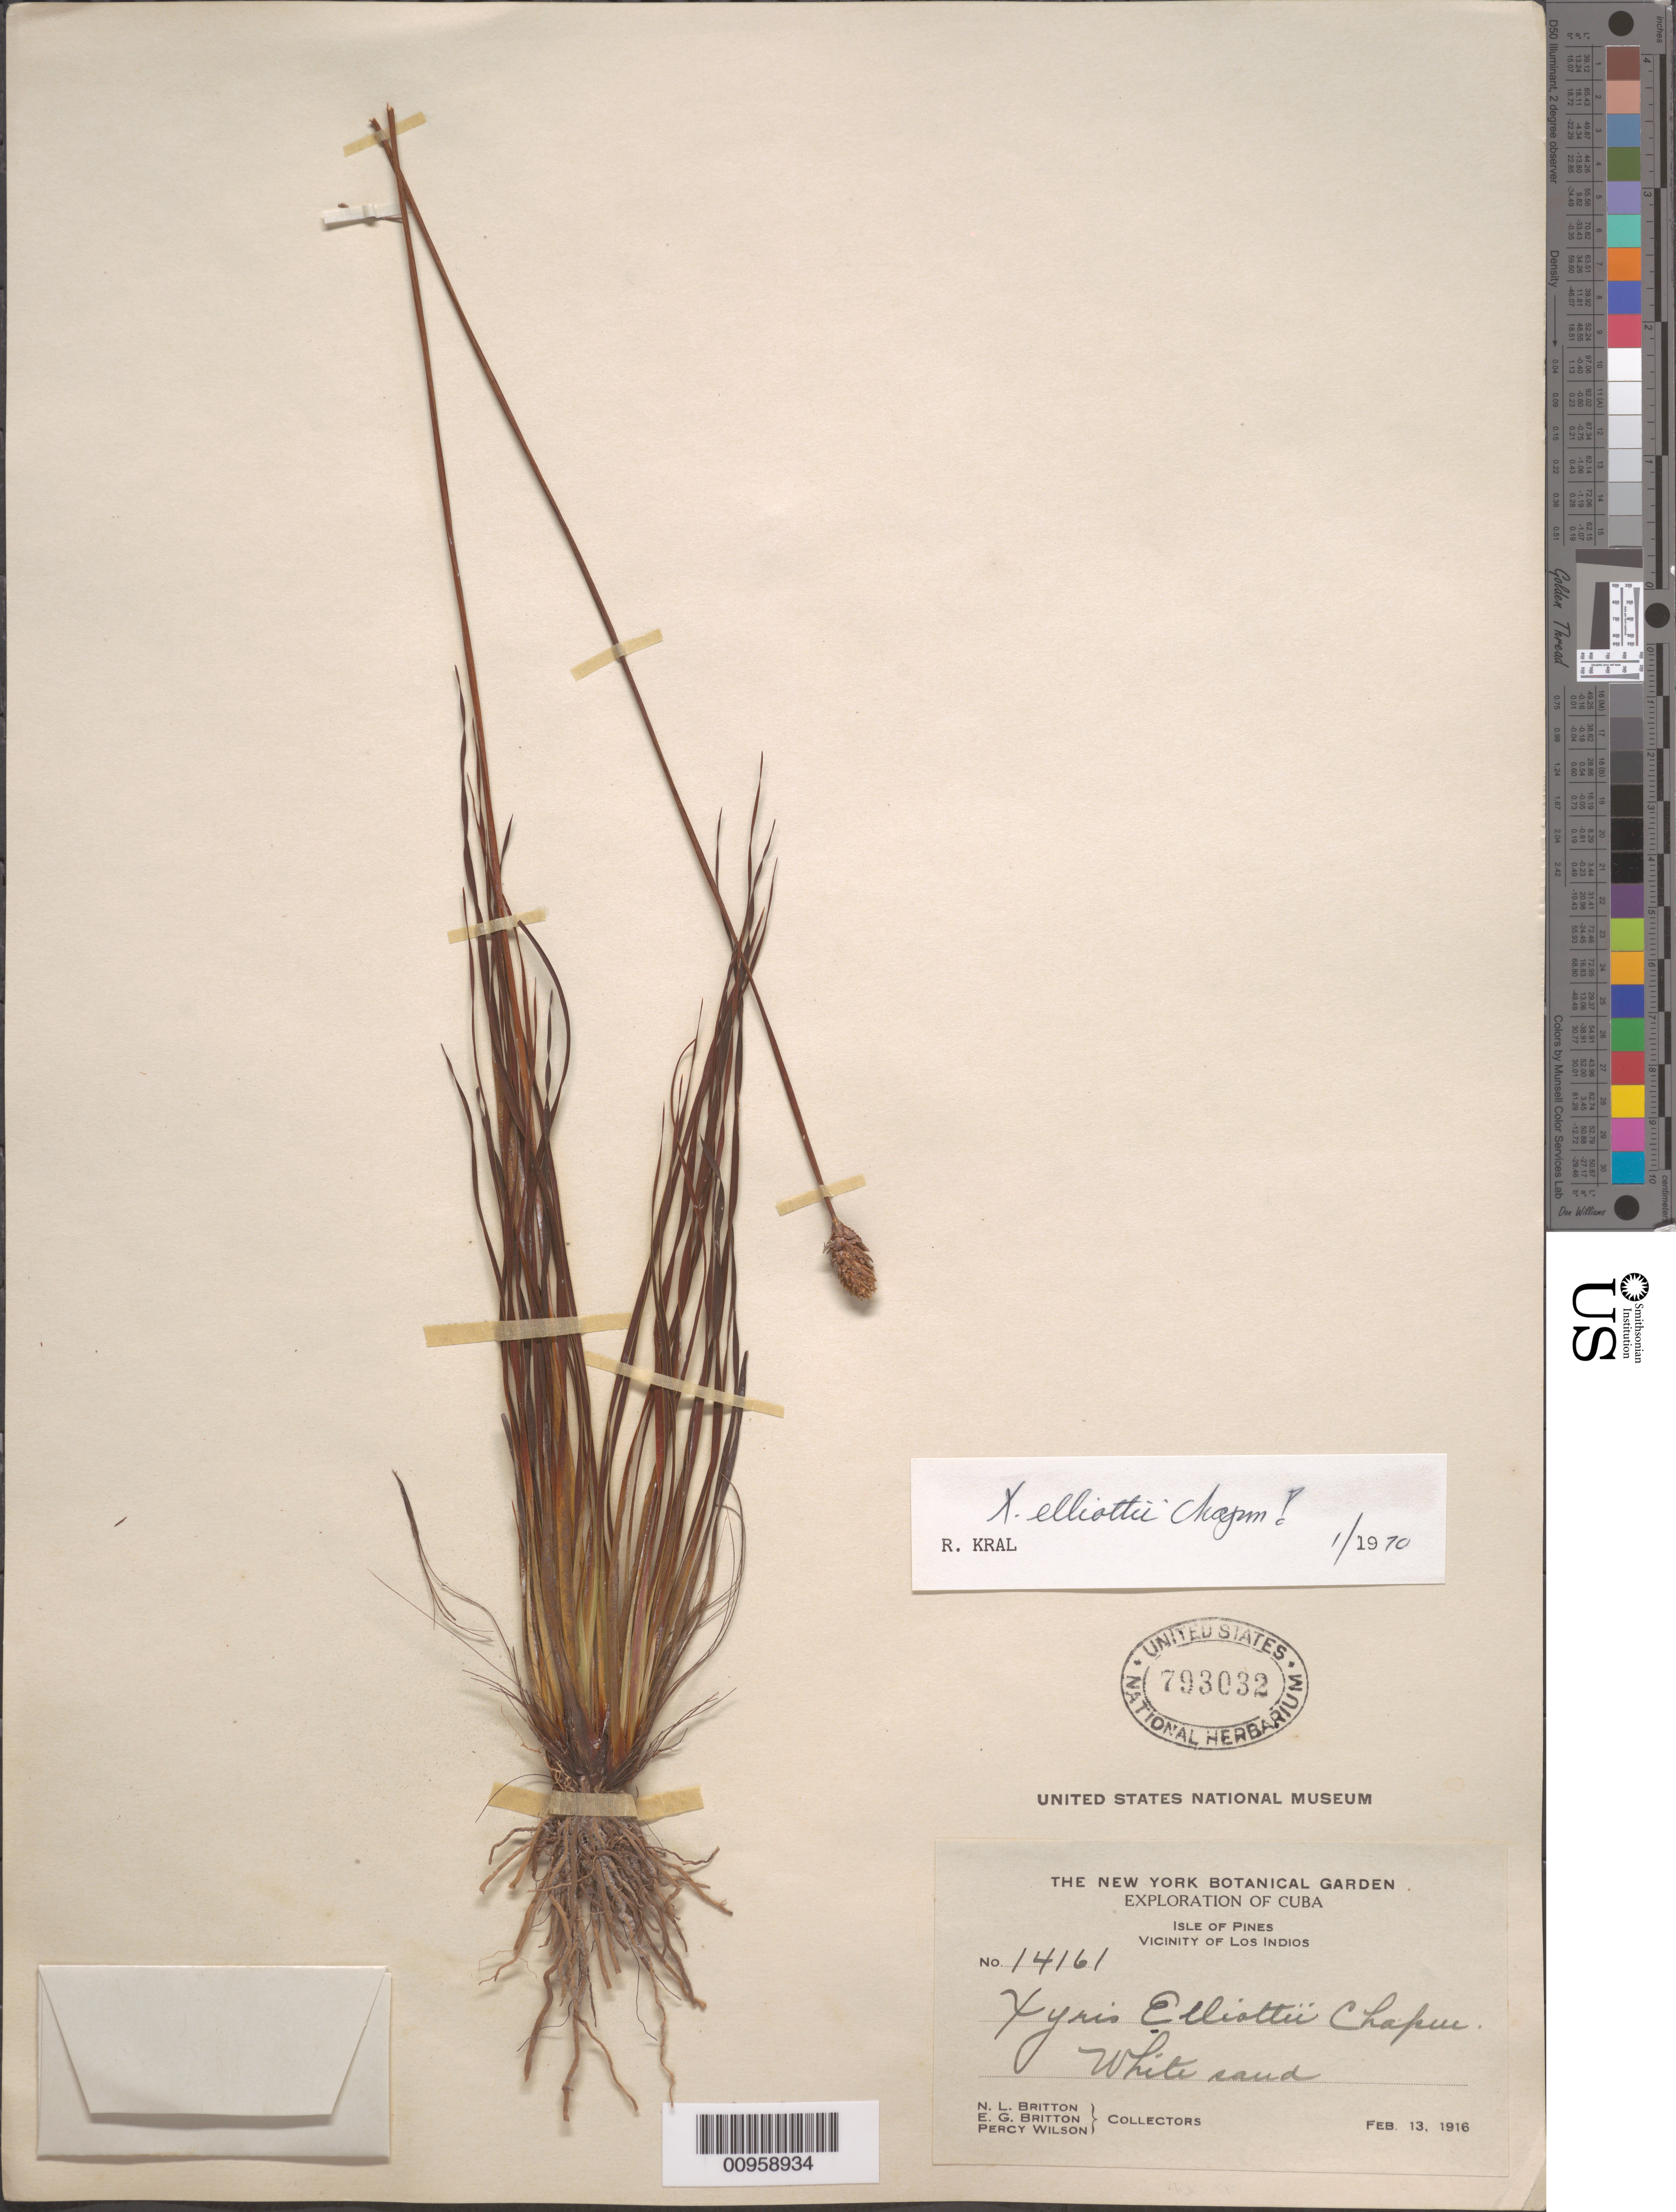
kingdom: Plantae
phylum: Tracheophyta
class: Liliopsida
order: Poales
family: Xyridaceae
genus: Xyris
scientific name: Xyris elliottii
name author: Chapm.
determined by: Kral, Robert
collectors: N. Britton, E. G. Britton & P. Wilson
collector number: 14161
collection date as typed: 13 Feb 1916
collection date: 1916-02-13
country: Cuba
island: Isla de la Juventud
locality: Vicinity of Los Indios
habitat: White sand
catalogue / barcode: US 793032